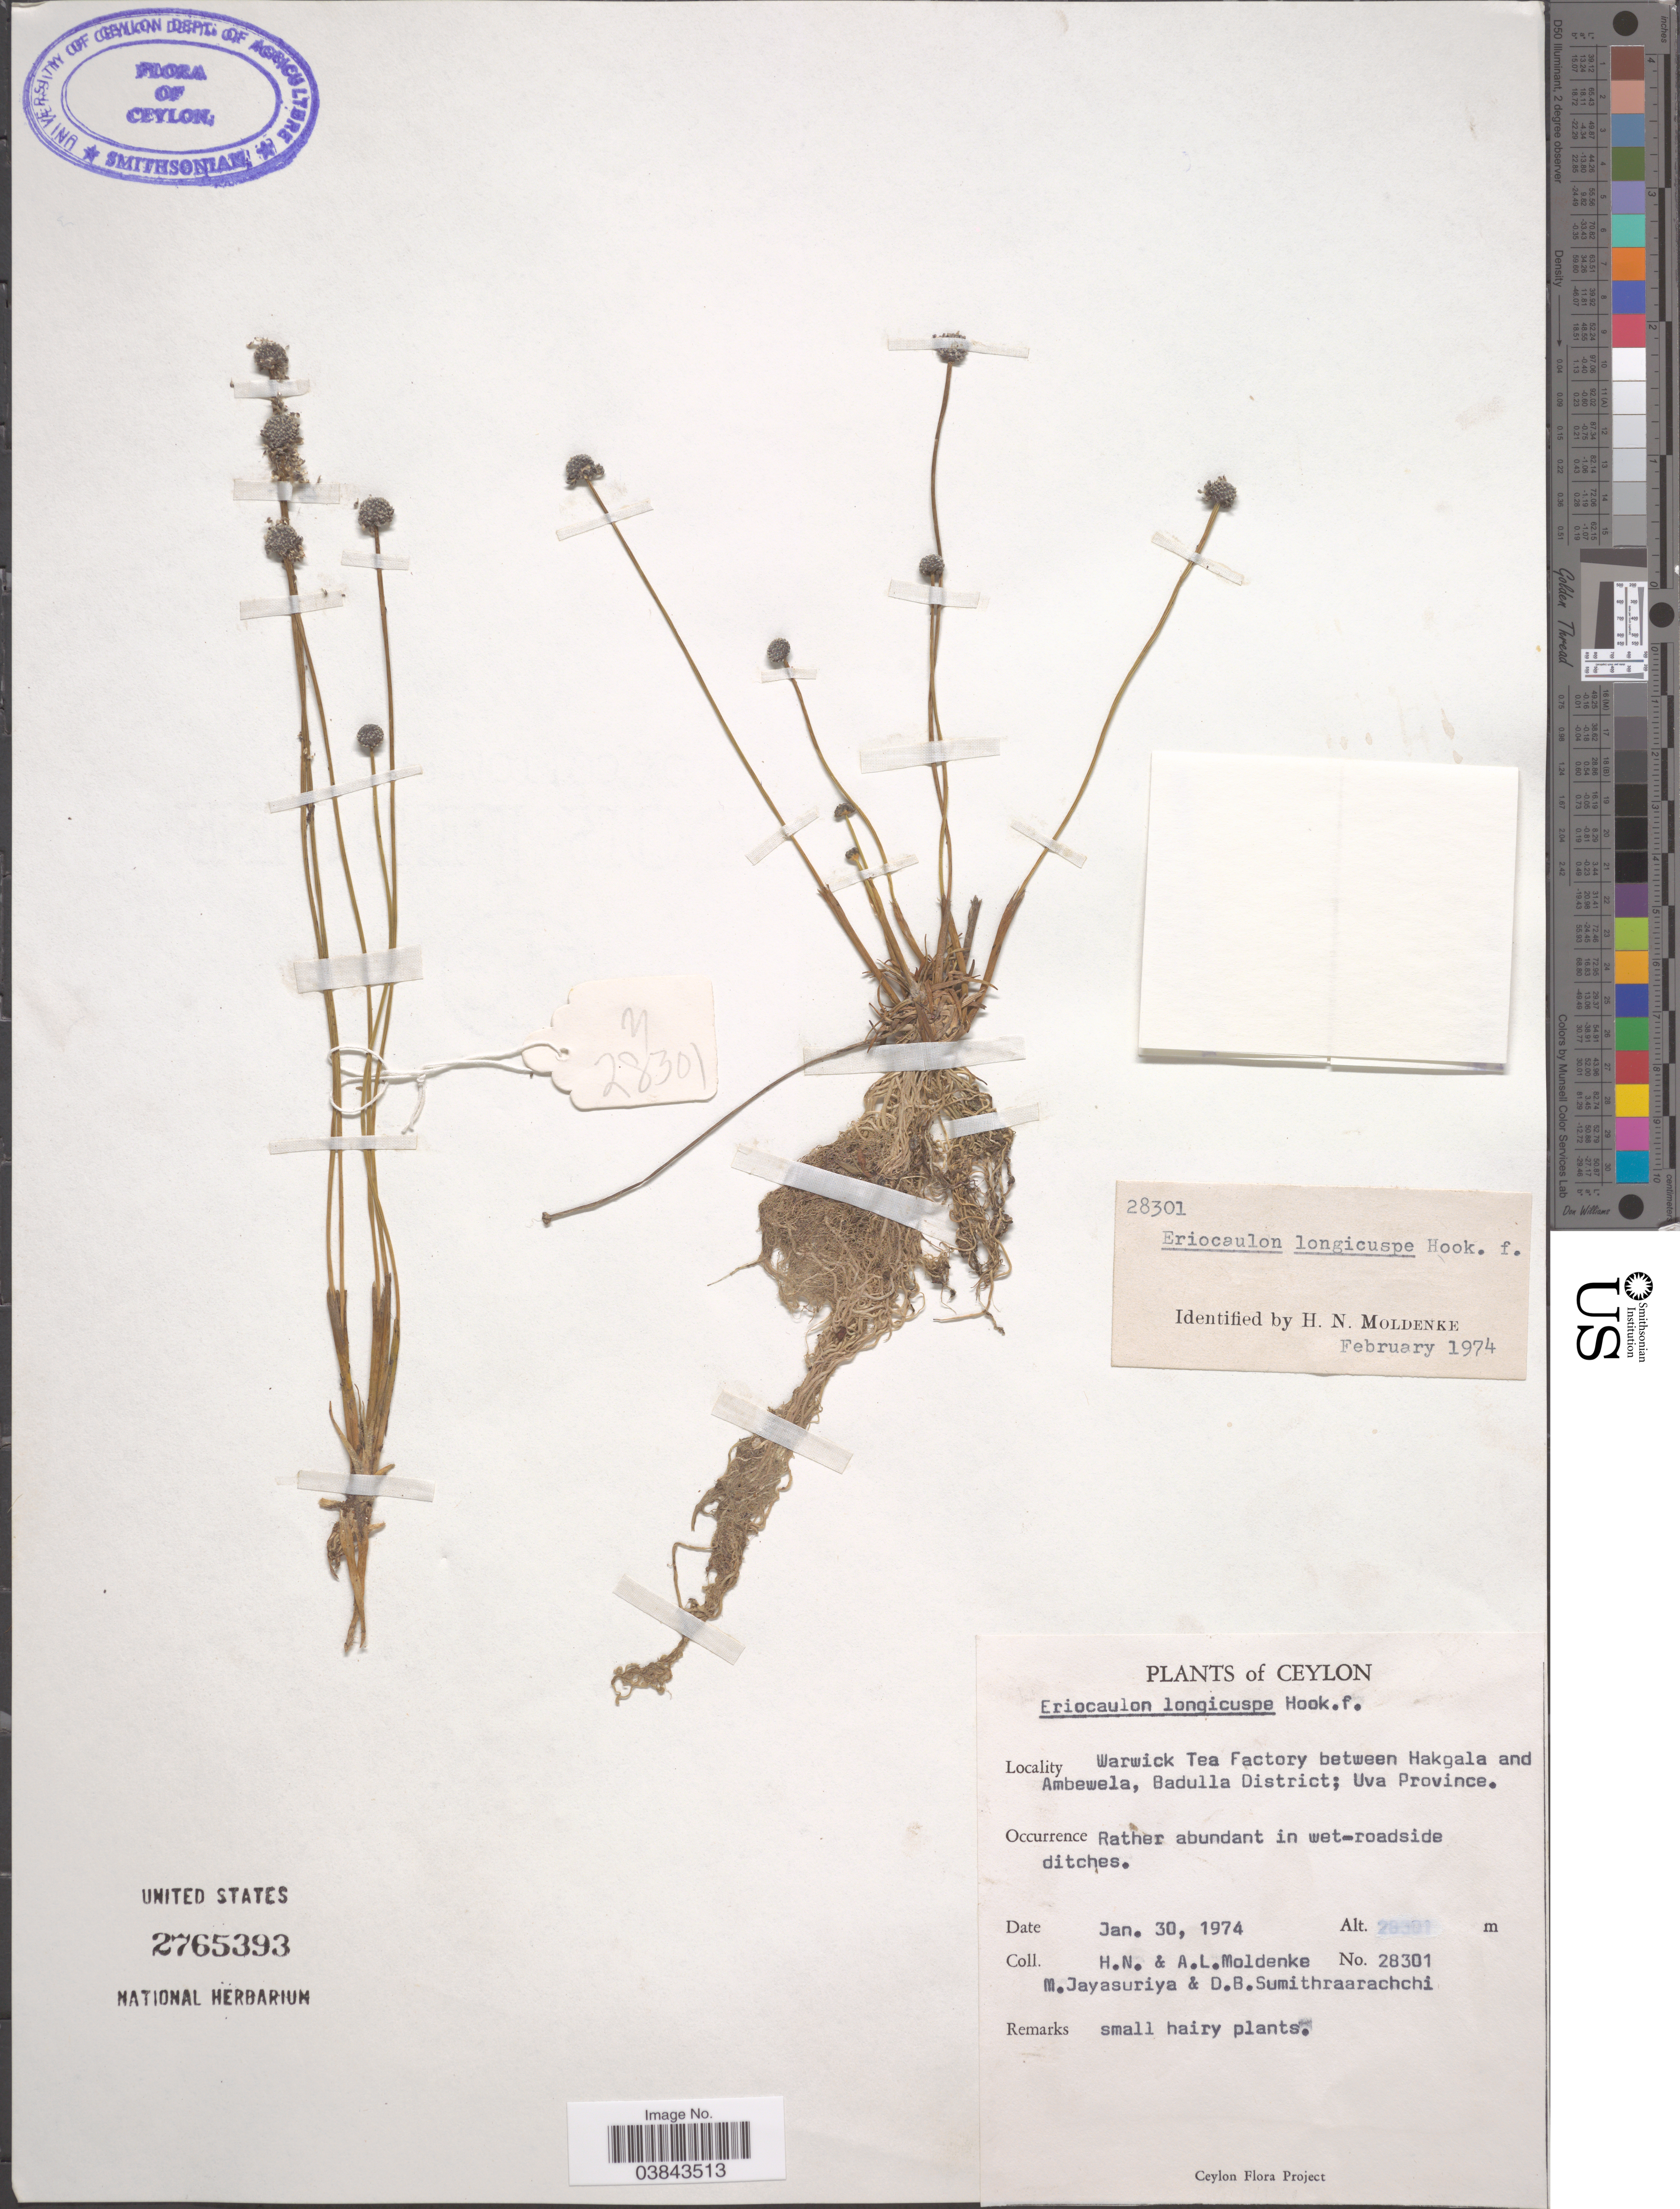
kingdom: Plantae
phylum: Tracheophyta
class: Liliopsida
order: Poales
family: Eriocaulaceae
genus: Eriocaulon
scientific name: Eriocaulon longicuspe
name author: Hook. f.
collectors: H. N. Moldenke, A. L. Moldenke, M. Jayasuriya & D. B. Sumithraarachchi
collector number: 28301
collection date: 1974-01-30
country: Sri Lanka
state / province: Uva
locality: Ceylon. Warwick Tea Factory between Hakgala and Ambewela, Badulla District.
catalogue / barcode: US 2765393